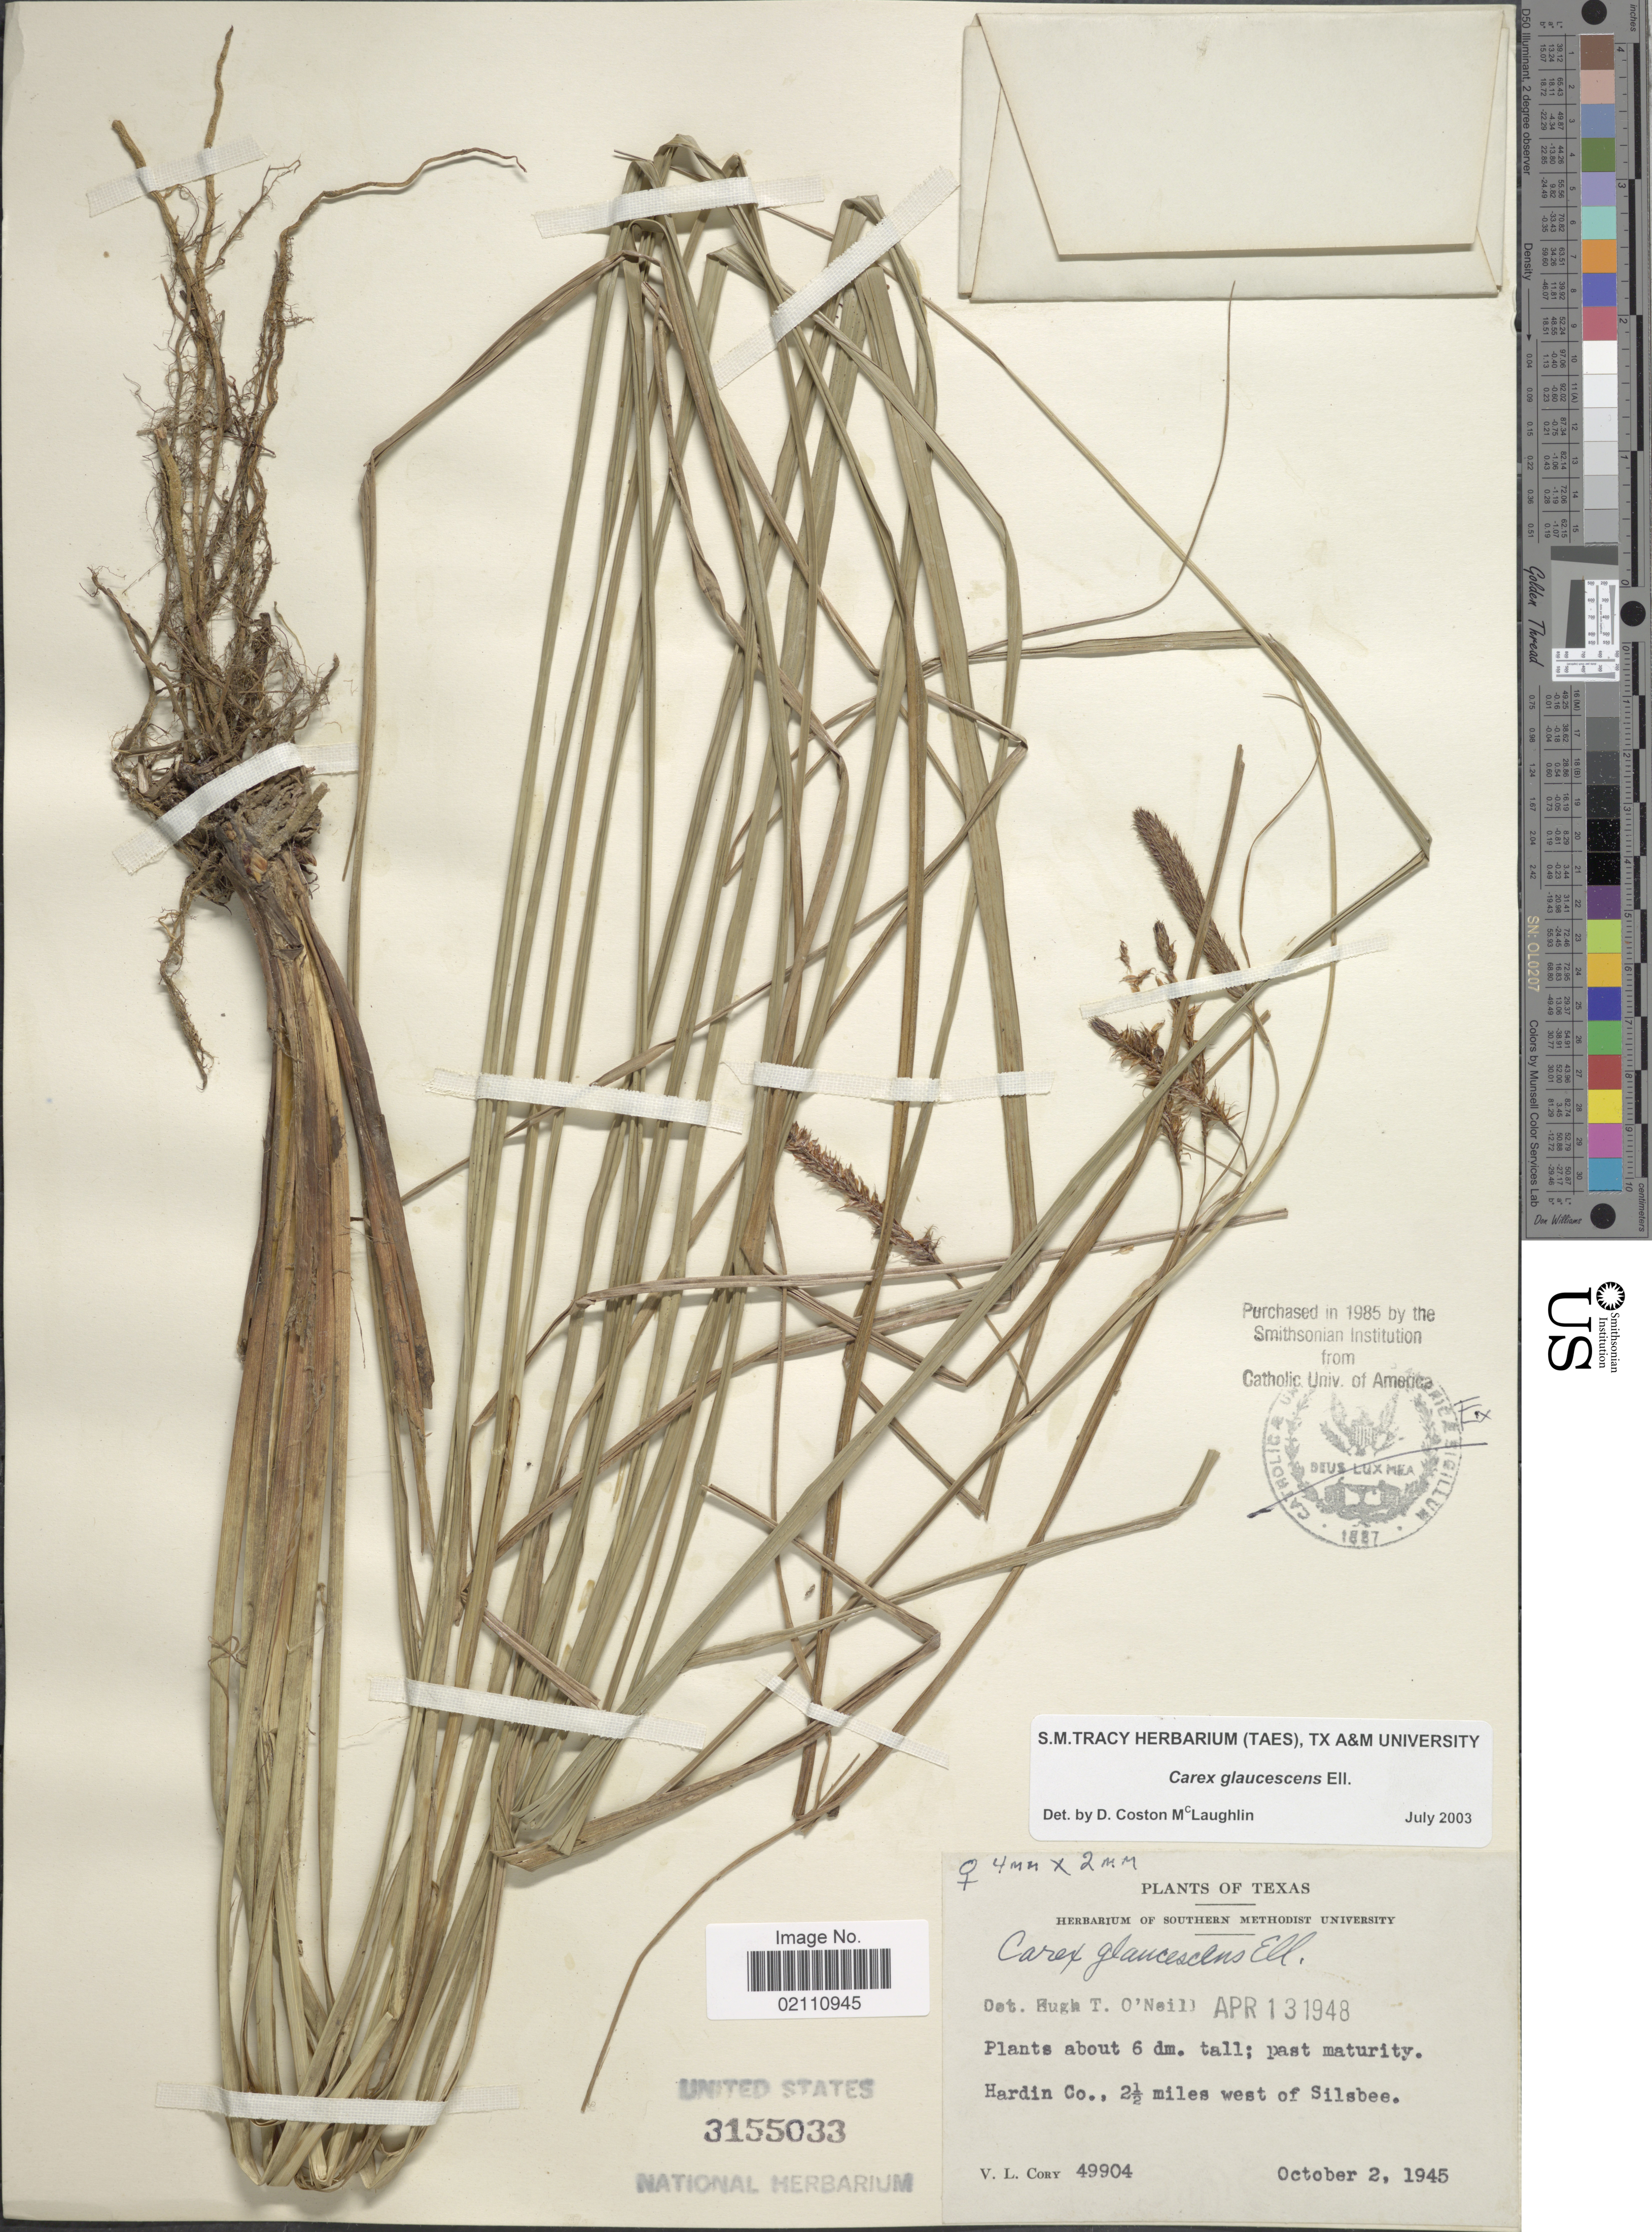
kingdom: Plantae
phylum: Tracheophyta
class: Liliopsida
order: Poales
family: Cyperaceae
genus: Carex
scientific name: Carex glaucescens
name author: Elliott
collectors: V. Cory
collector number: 49904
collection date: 1945-10-02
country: United States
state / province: Texas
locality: Hardin Co., 2½ miles west of Silsbee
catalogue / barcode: US 3155033